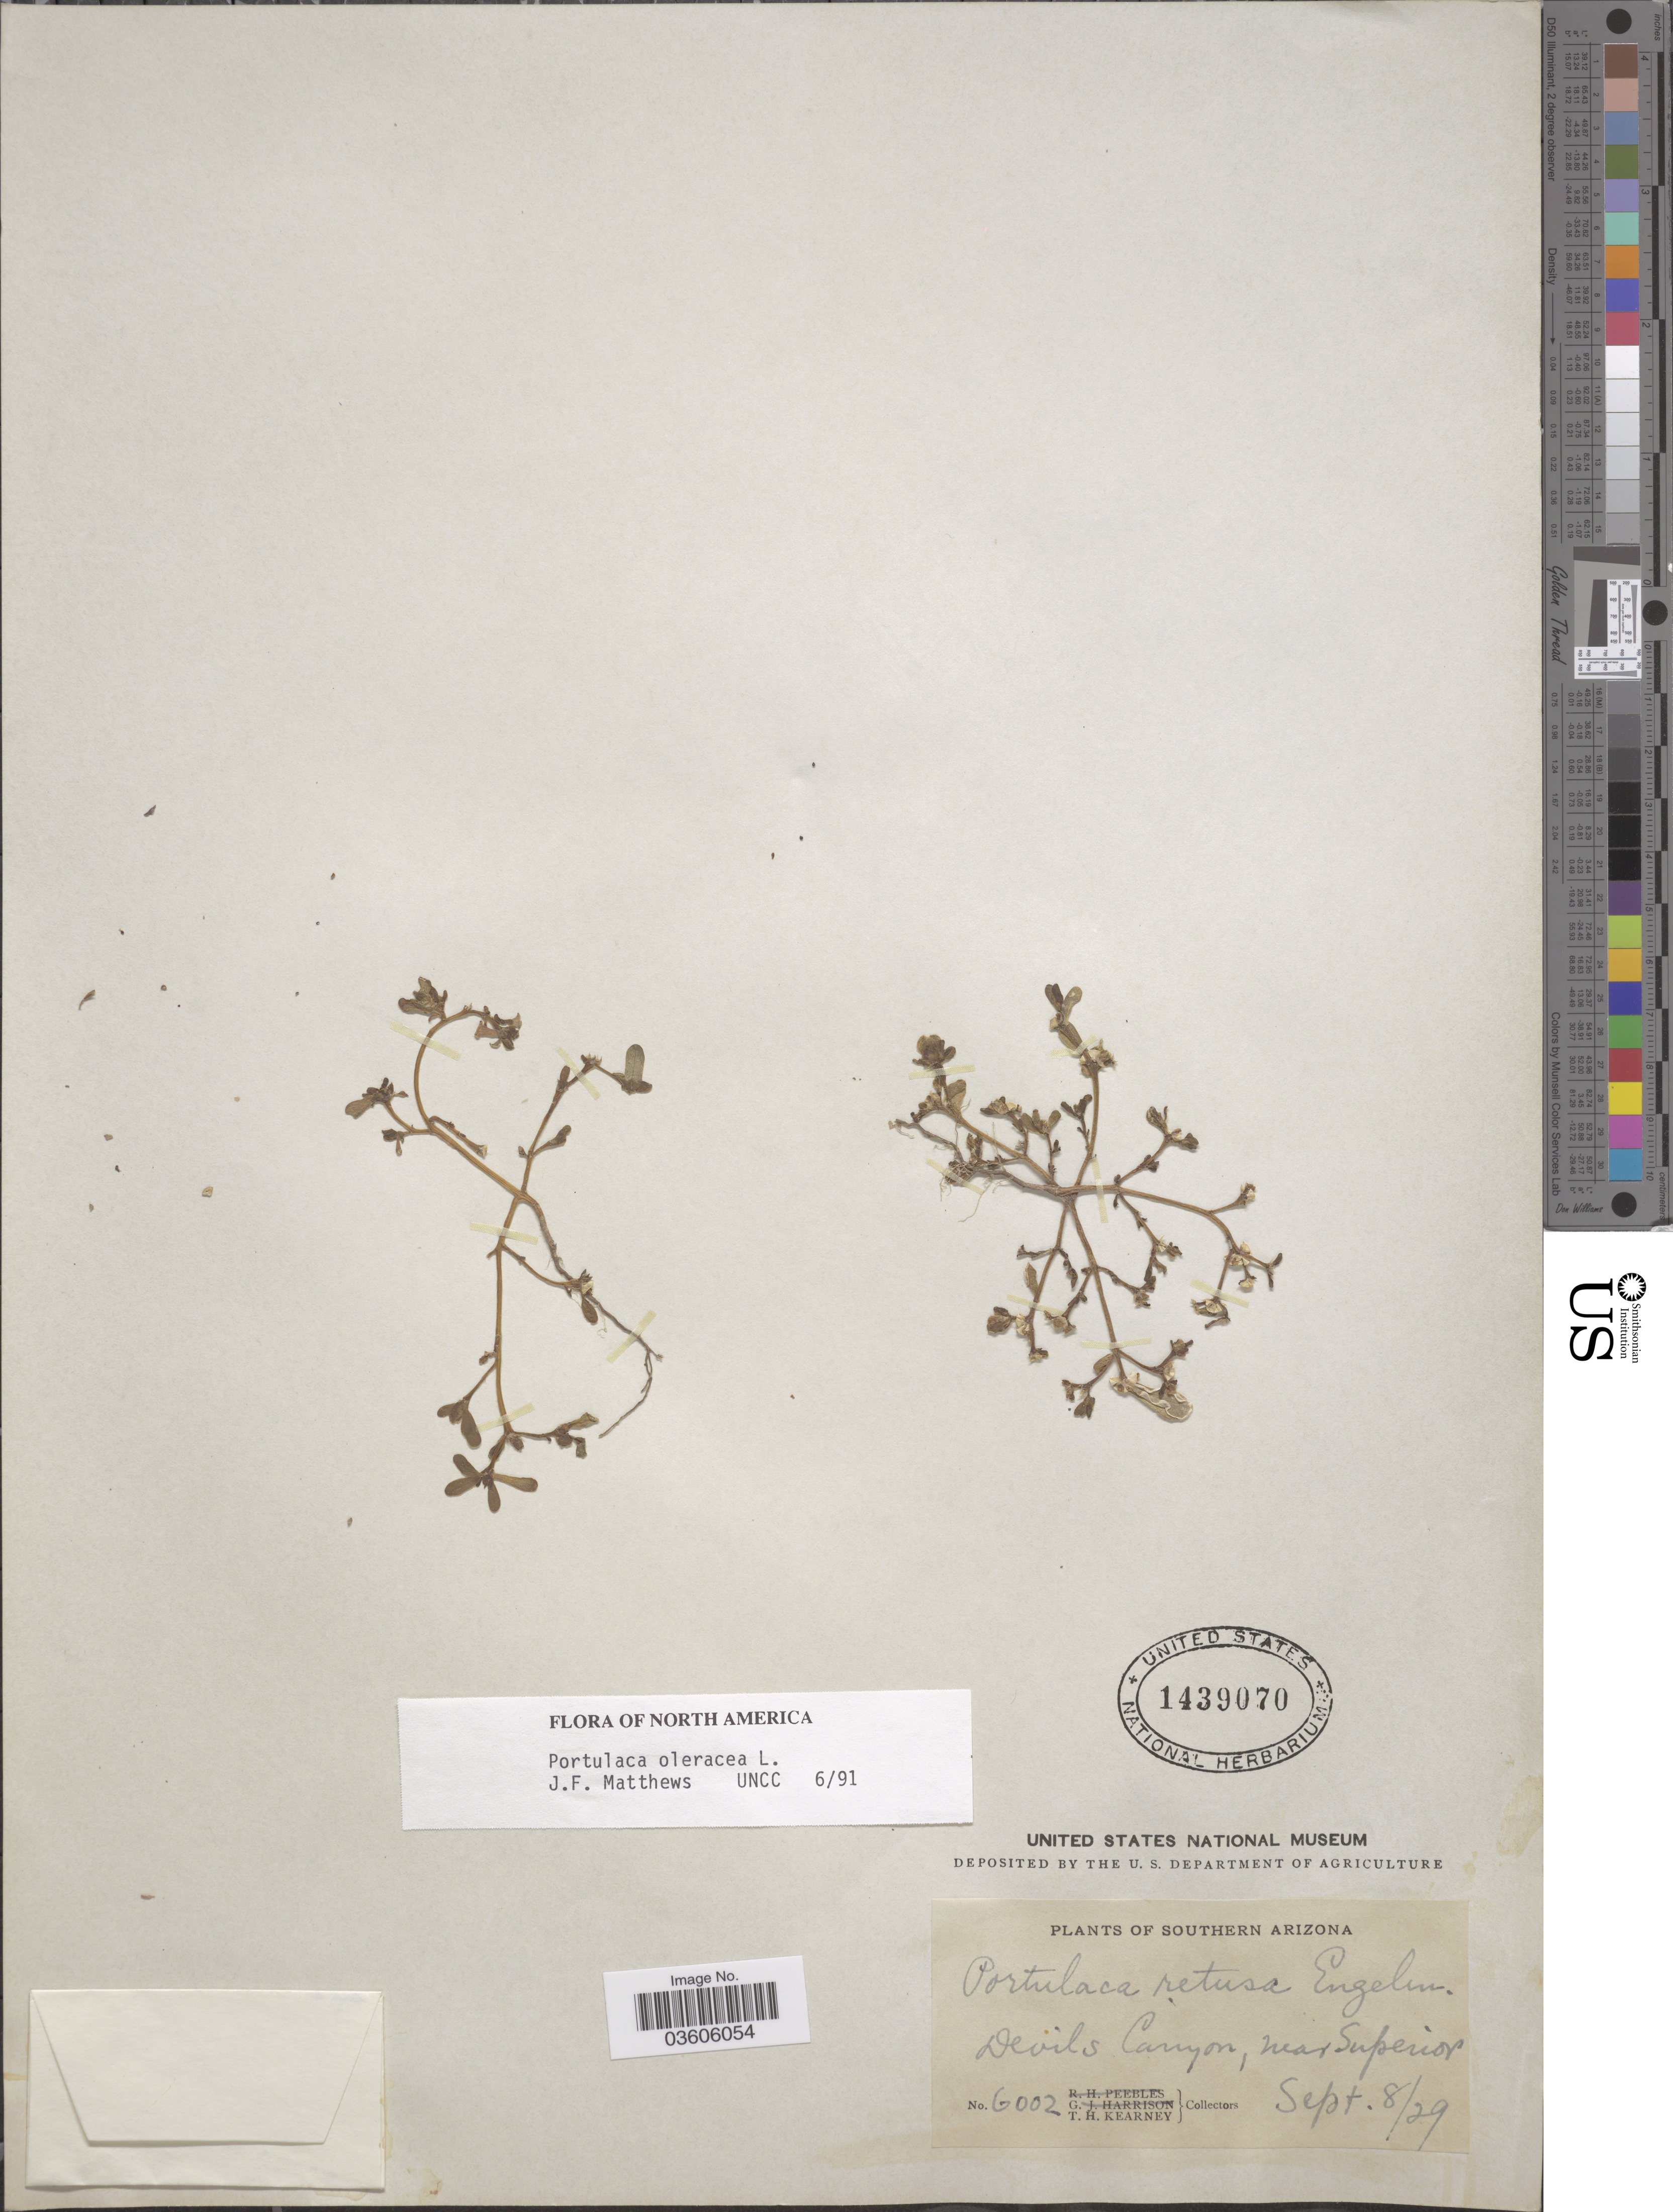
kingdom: Plantae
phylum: Tracheophyta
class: Magnoliopsida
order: Caryophyllales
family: Portulacaceae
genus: Portulaca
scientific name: Portulaca oleracea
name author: L.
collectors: T. H. Kearney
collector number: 6002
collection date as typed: Transcribed d/m/y: 8/9/29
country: United States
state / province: Arizona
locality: Southern Arizona. Devil's Canyon, near Superior.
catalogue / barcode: US 1439070